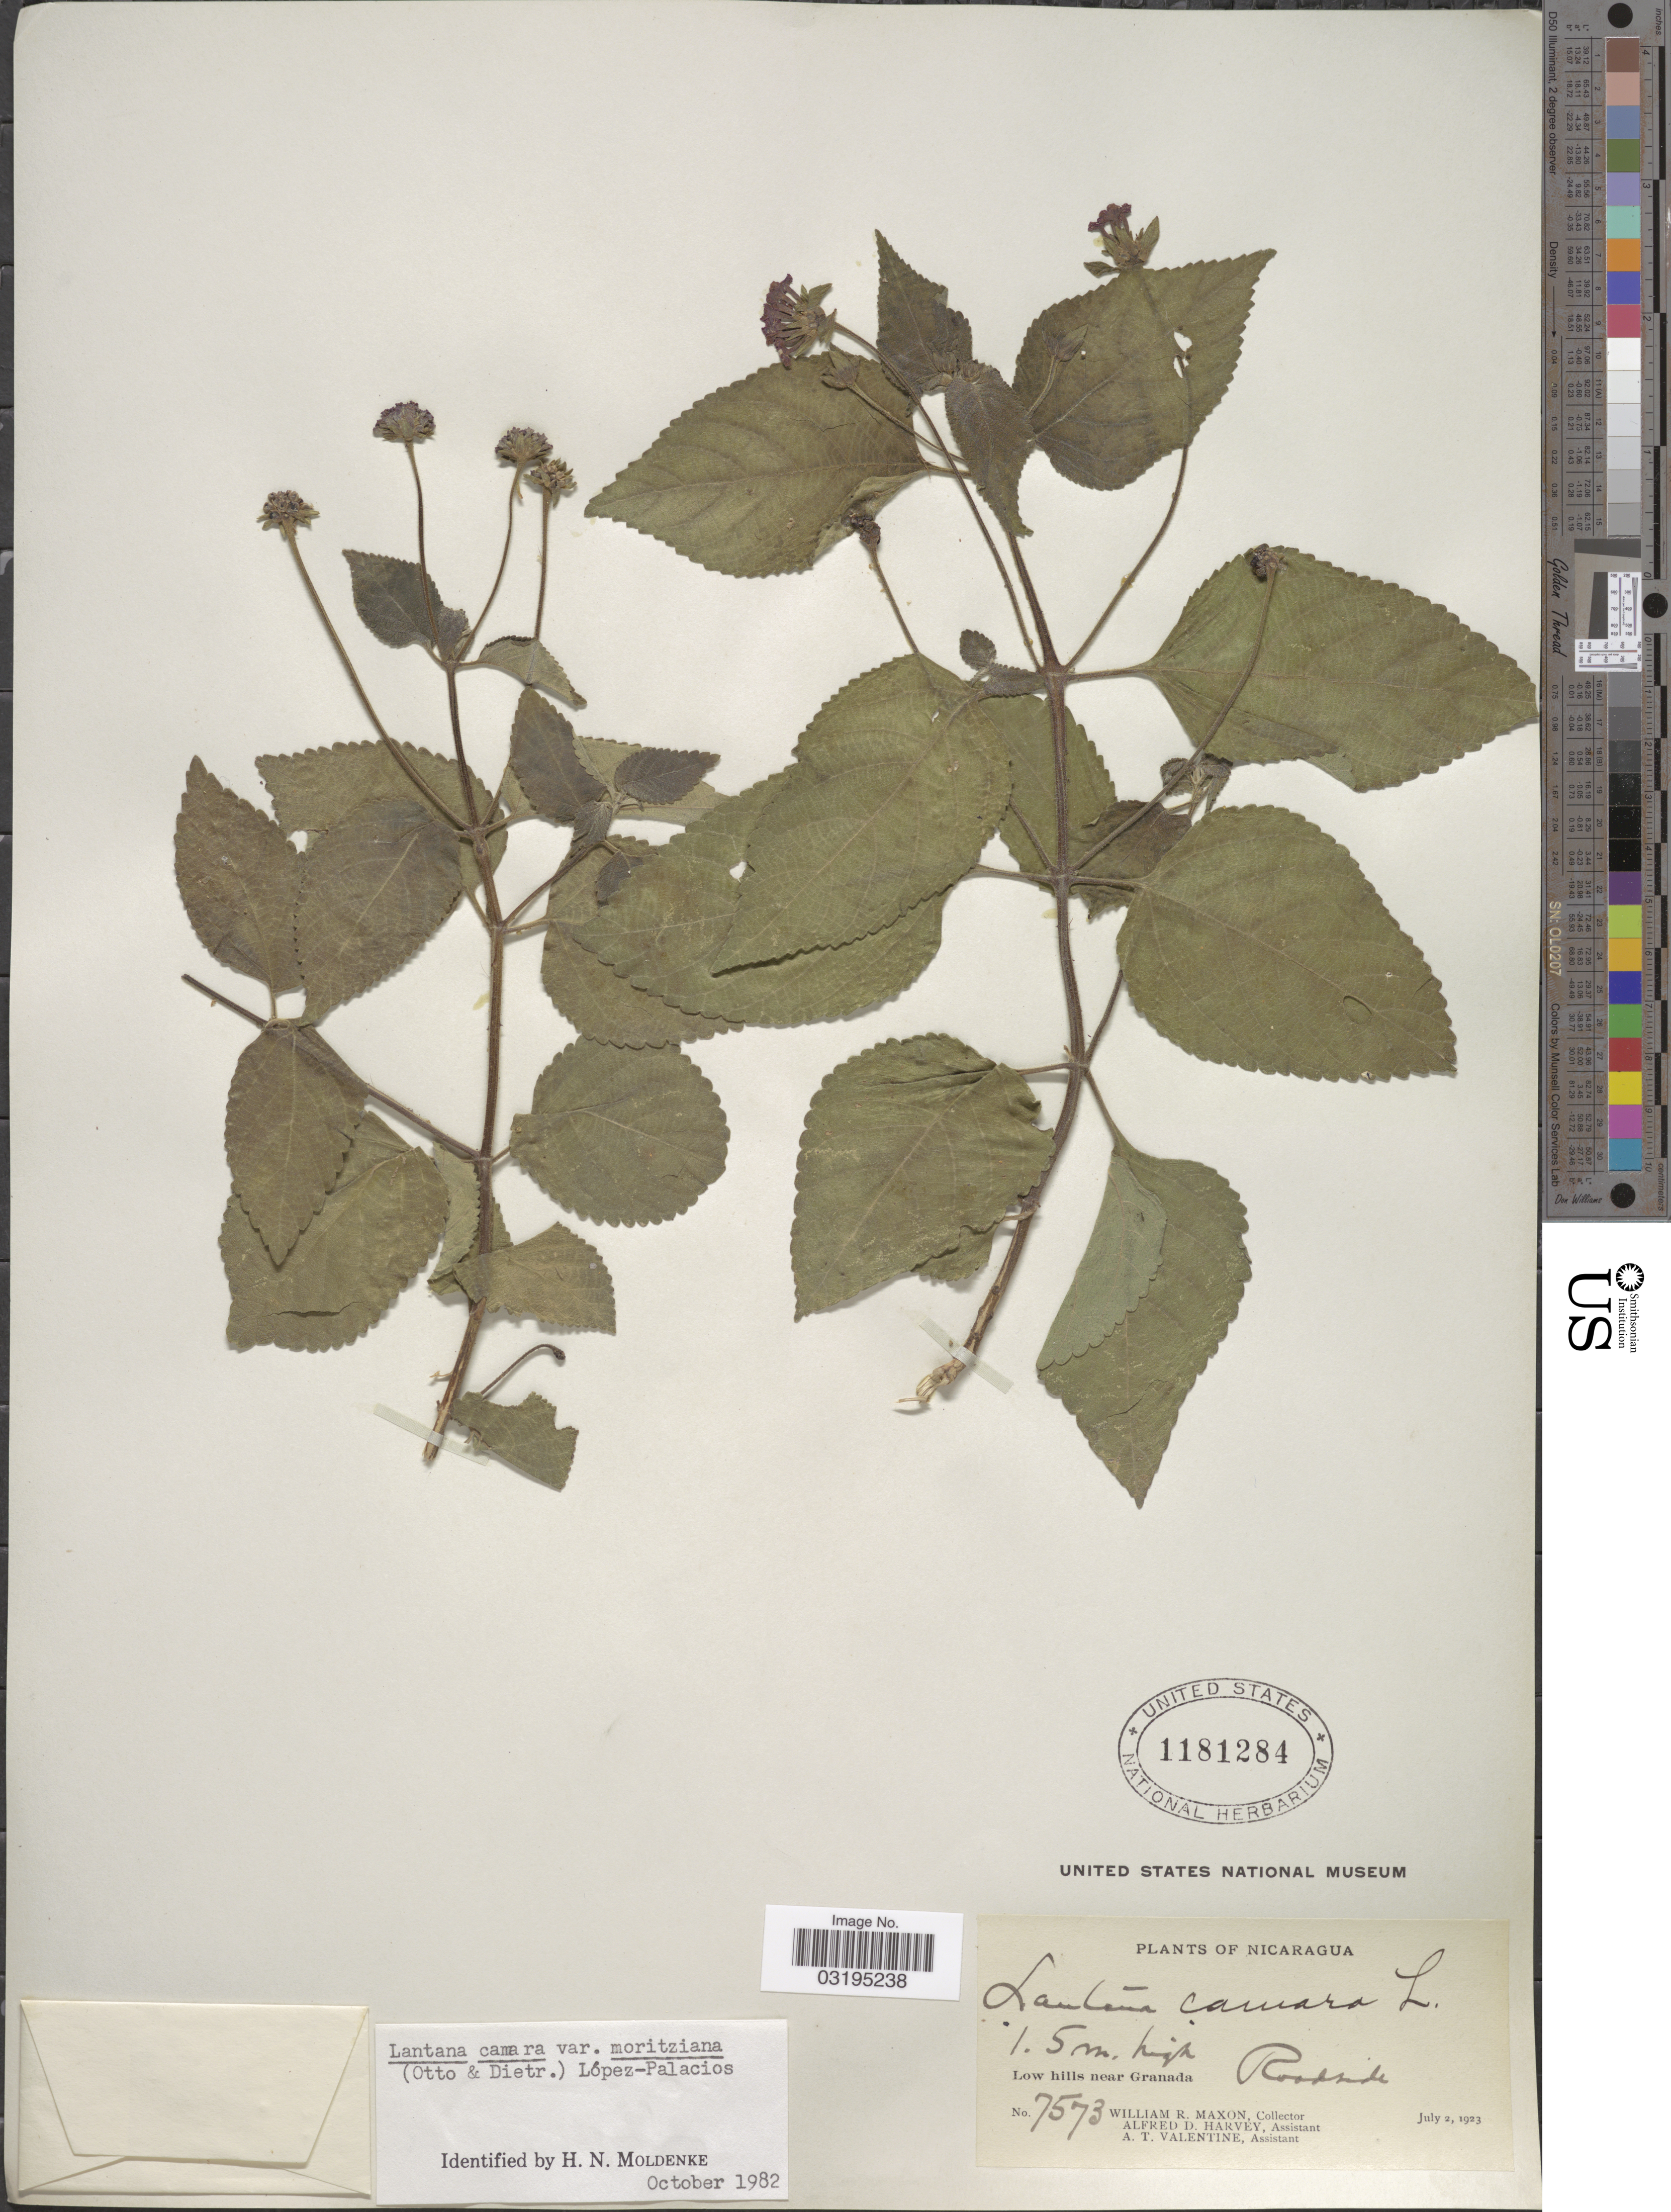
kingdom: Plantae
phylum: Tracheophyta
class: Magnoliopsida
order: Lamiales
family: Verbenaceae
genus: Lantana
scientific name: Lantana camara var. moritziana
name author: (Otto & A. Dietr.) López-Pal.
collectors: W. R. Maxon, A. D. Harvey & A. Valentine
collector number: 7573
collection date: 1923-07-02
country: Nicaragua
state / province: Granada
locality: Low hills near Granada. Roadside.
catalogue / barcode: US 1181284